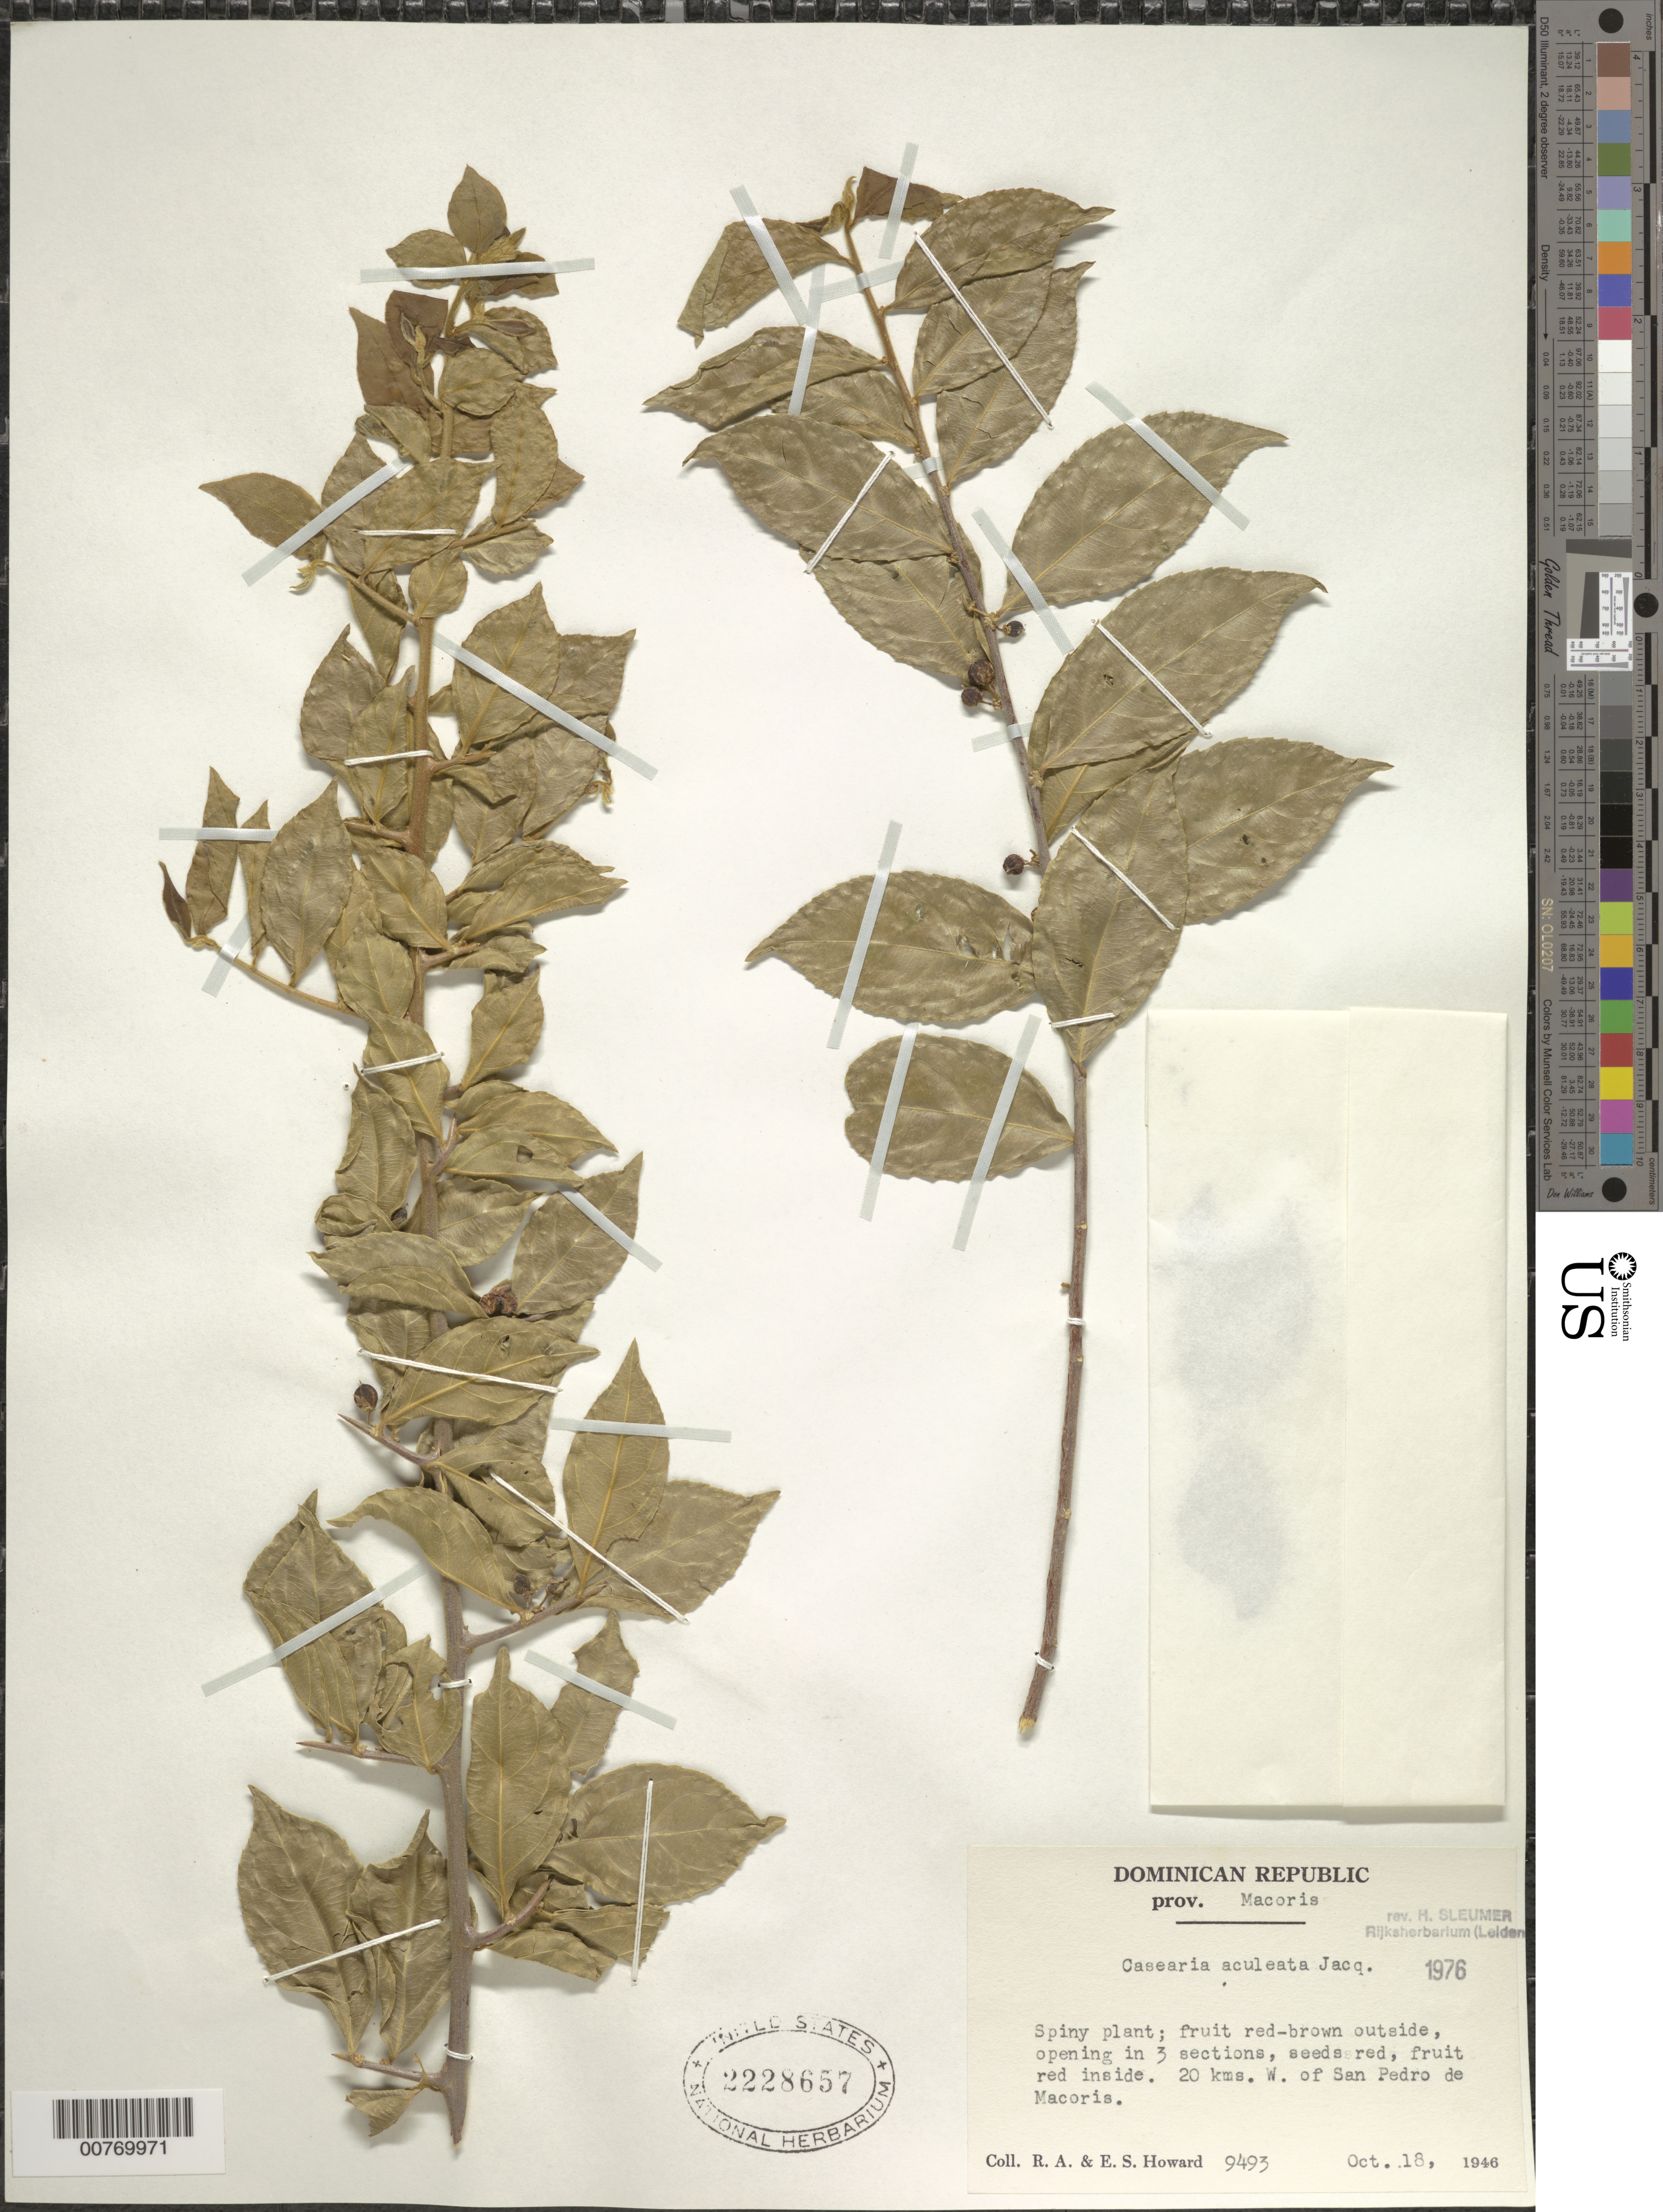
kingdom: Plantae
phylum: Tracheophyta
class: Magnoliopsida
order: Malpighiales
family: Salicaceae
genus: Casearia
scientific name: Casearia aculeata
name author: Jacq.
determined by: Sleumer, H. O.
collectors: R. A. Howard & E. S. Howard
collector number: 9493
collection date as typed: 18 Oct 1946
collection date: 1946-10-18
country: Dominican Republic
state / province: San Pedro de Macoris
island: Hispaniola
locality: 20 km W of San Pedro de Macoris.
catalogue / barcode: US 2228657